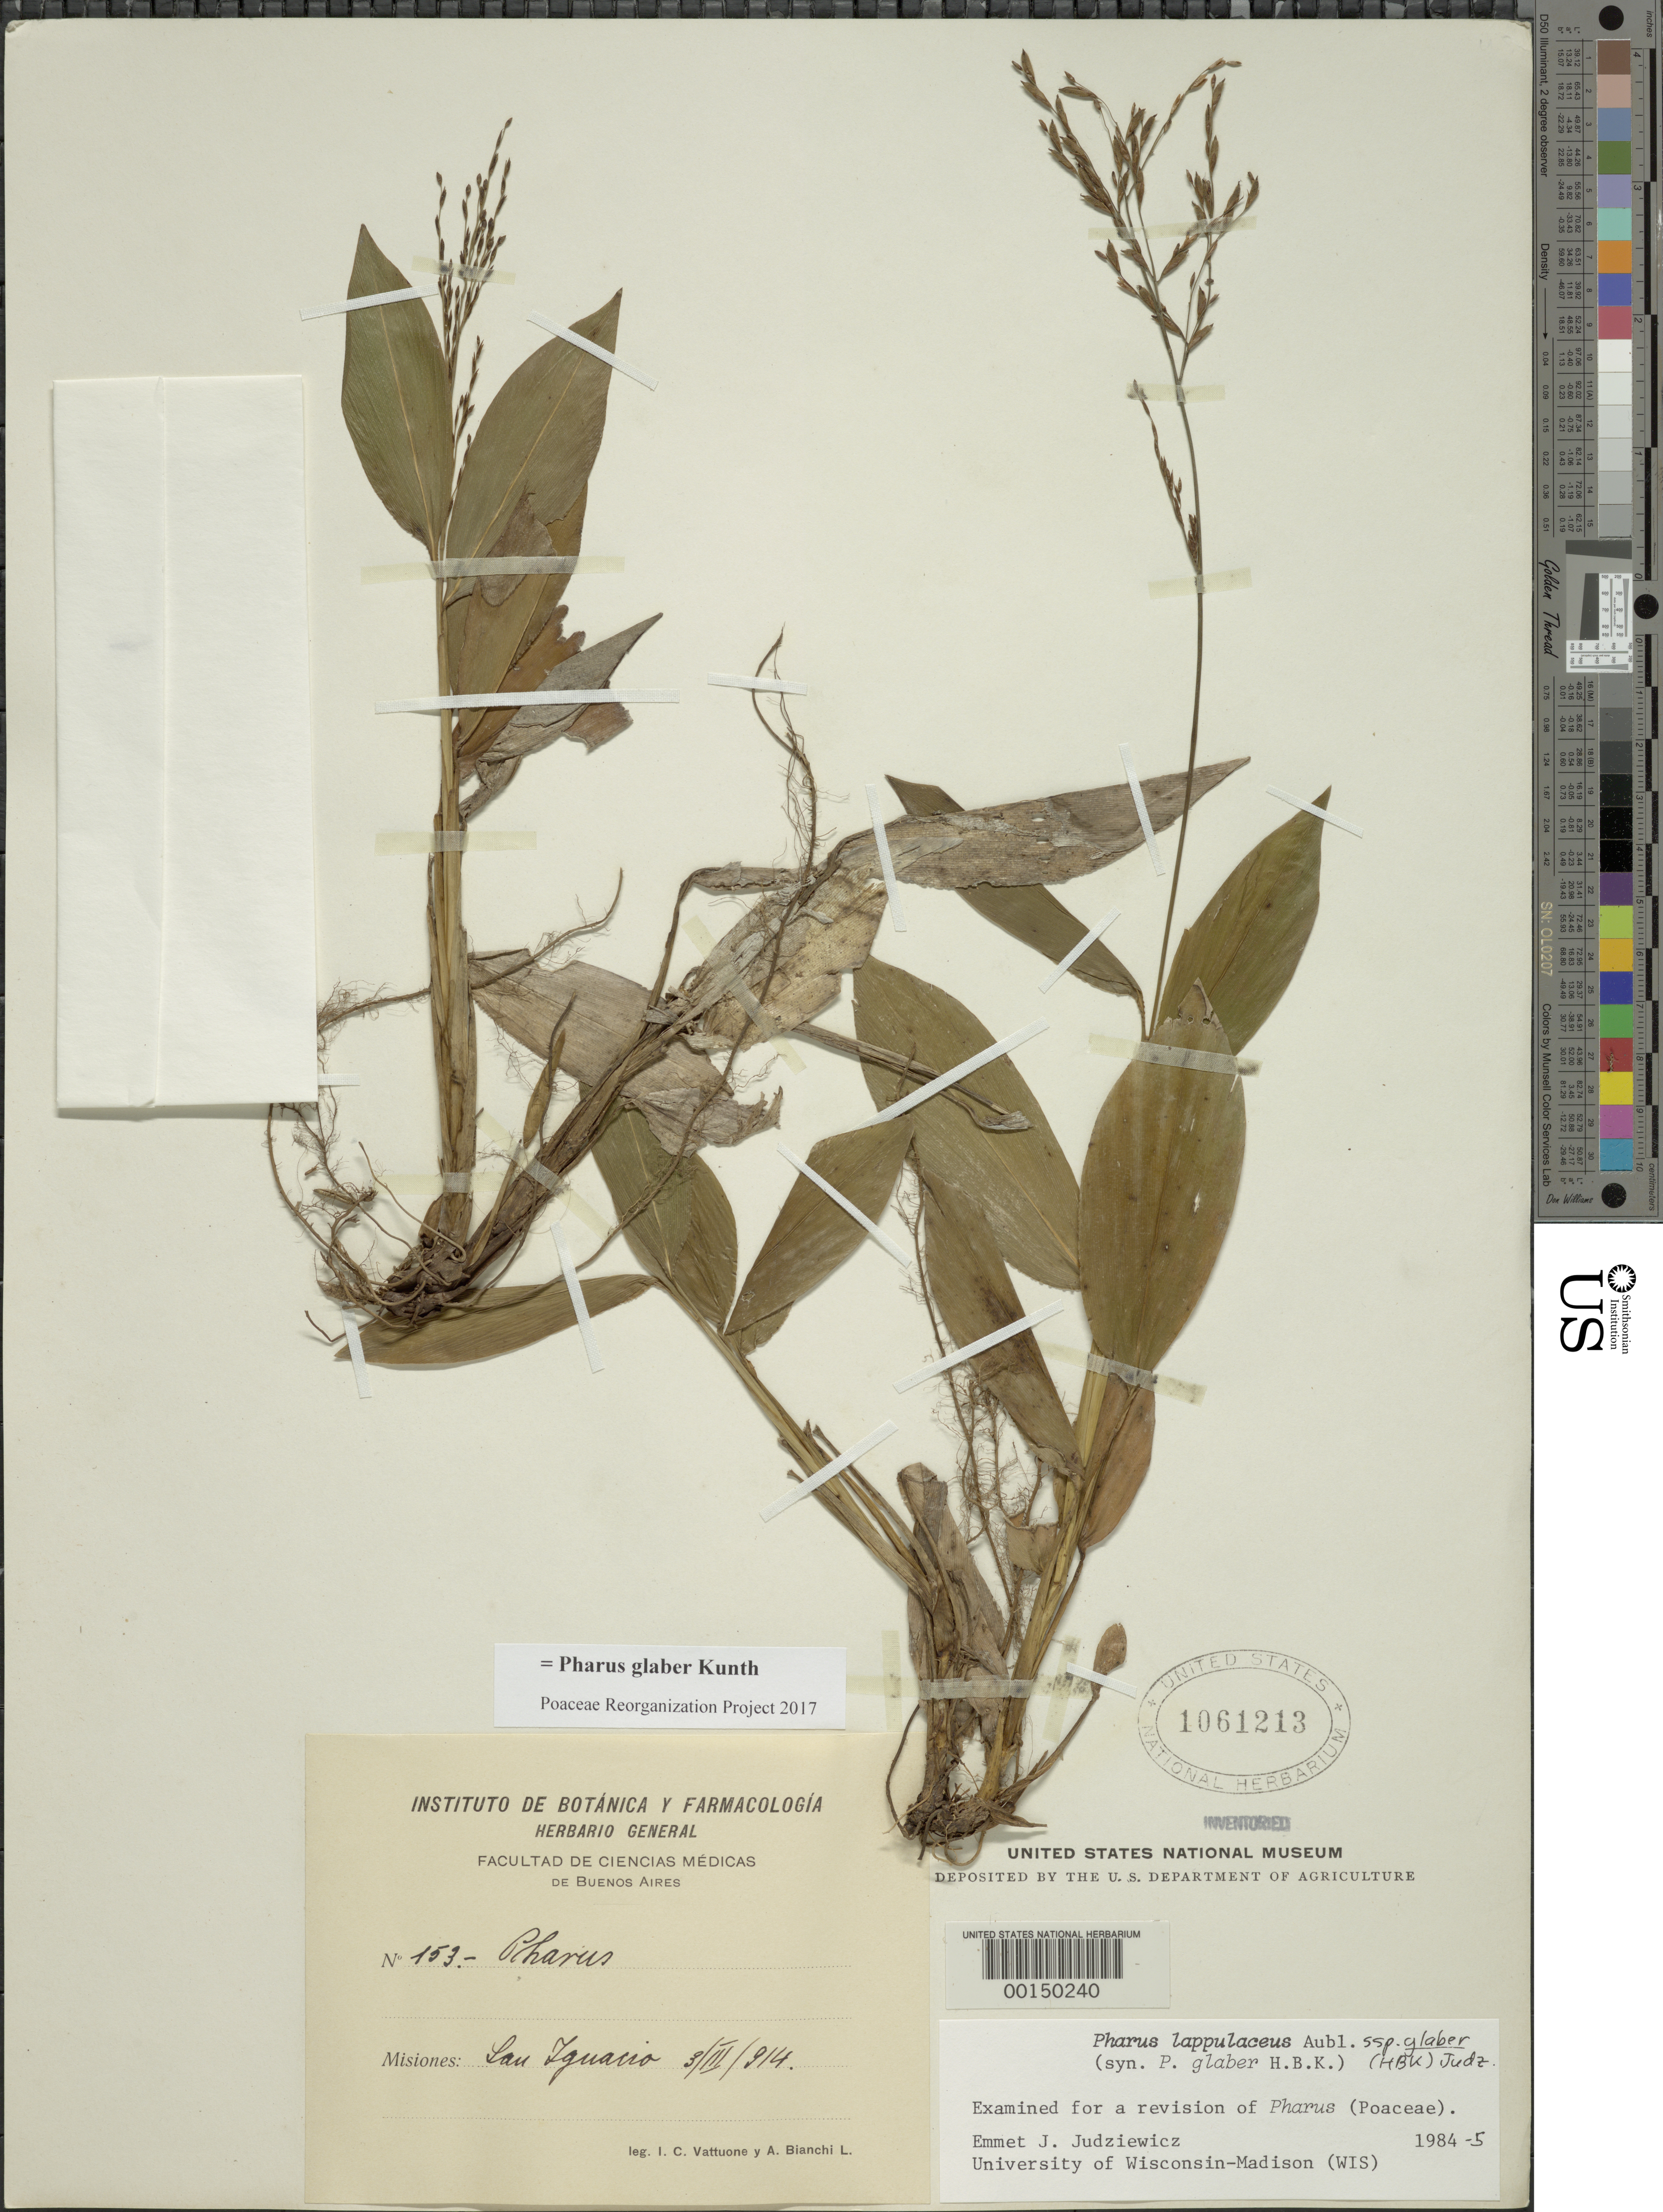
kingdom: Plantae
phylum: Tracheophyta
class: Liliopsida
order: Poales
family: Poaceae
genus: Pharus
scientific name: Pharus glaber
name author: Kunth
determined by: Poaceae Reorganization Project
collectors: I. Vattuone & A. Bianchi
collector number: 153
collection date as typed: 03 Mar 1914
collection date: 1914-03-03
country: Argentina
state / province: Buenos Aires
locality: San Ignacio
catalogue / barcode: US 1061213